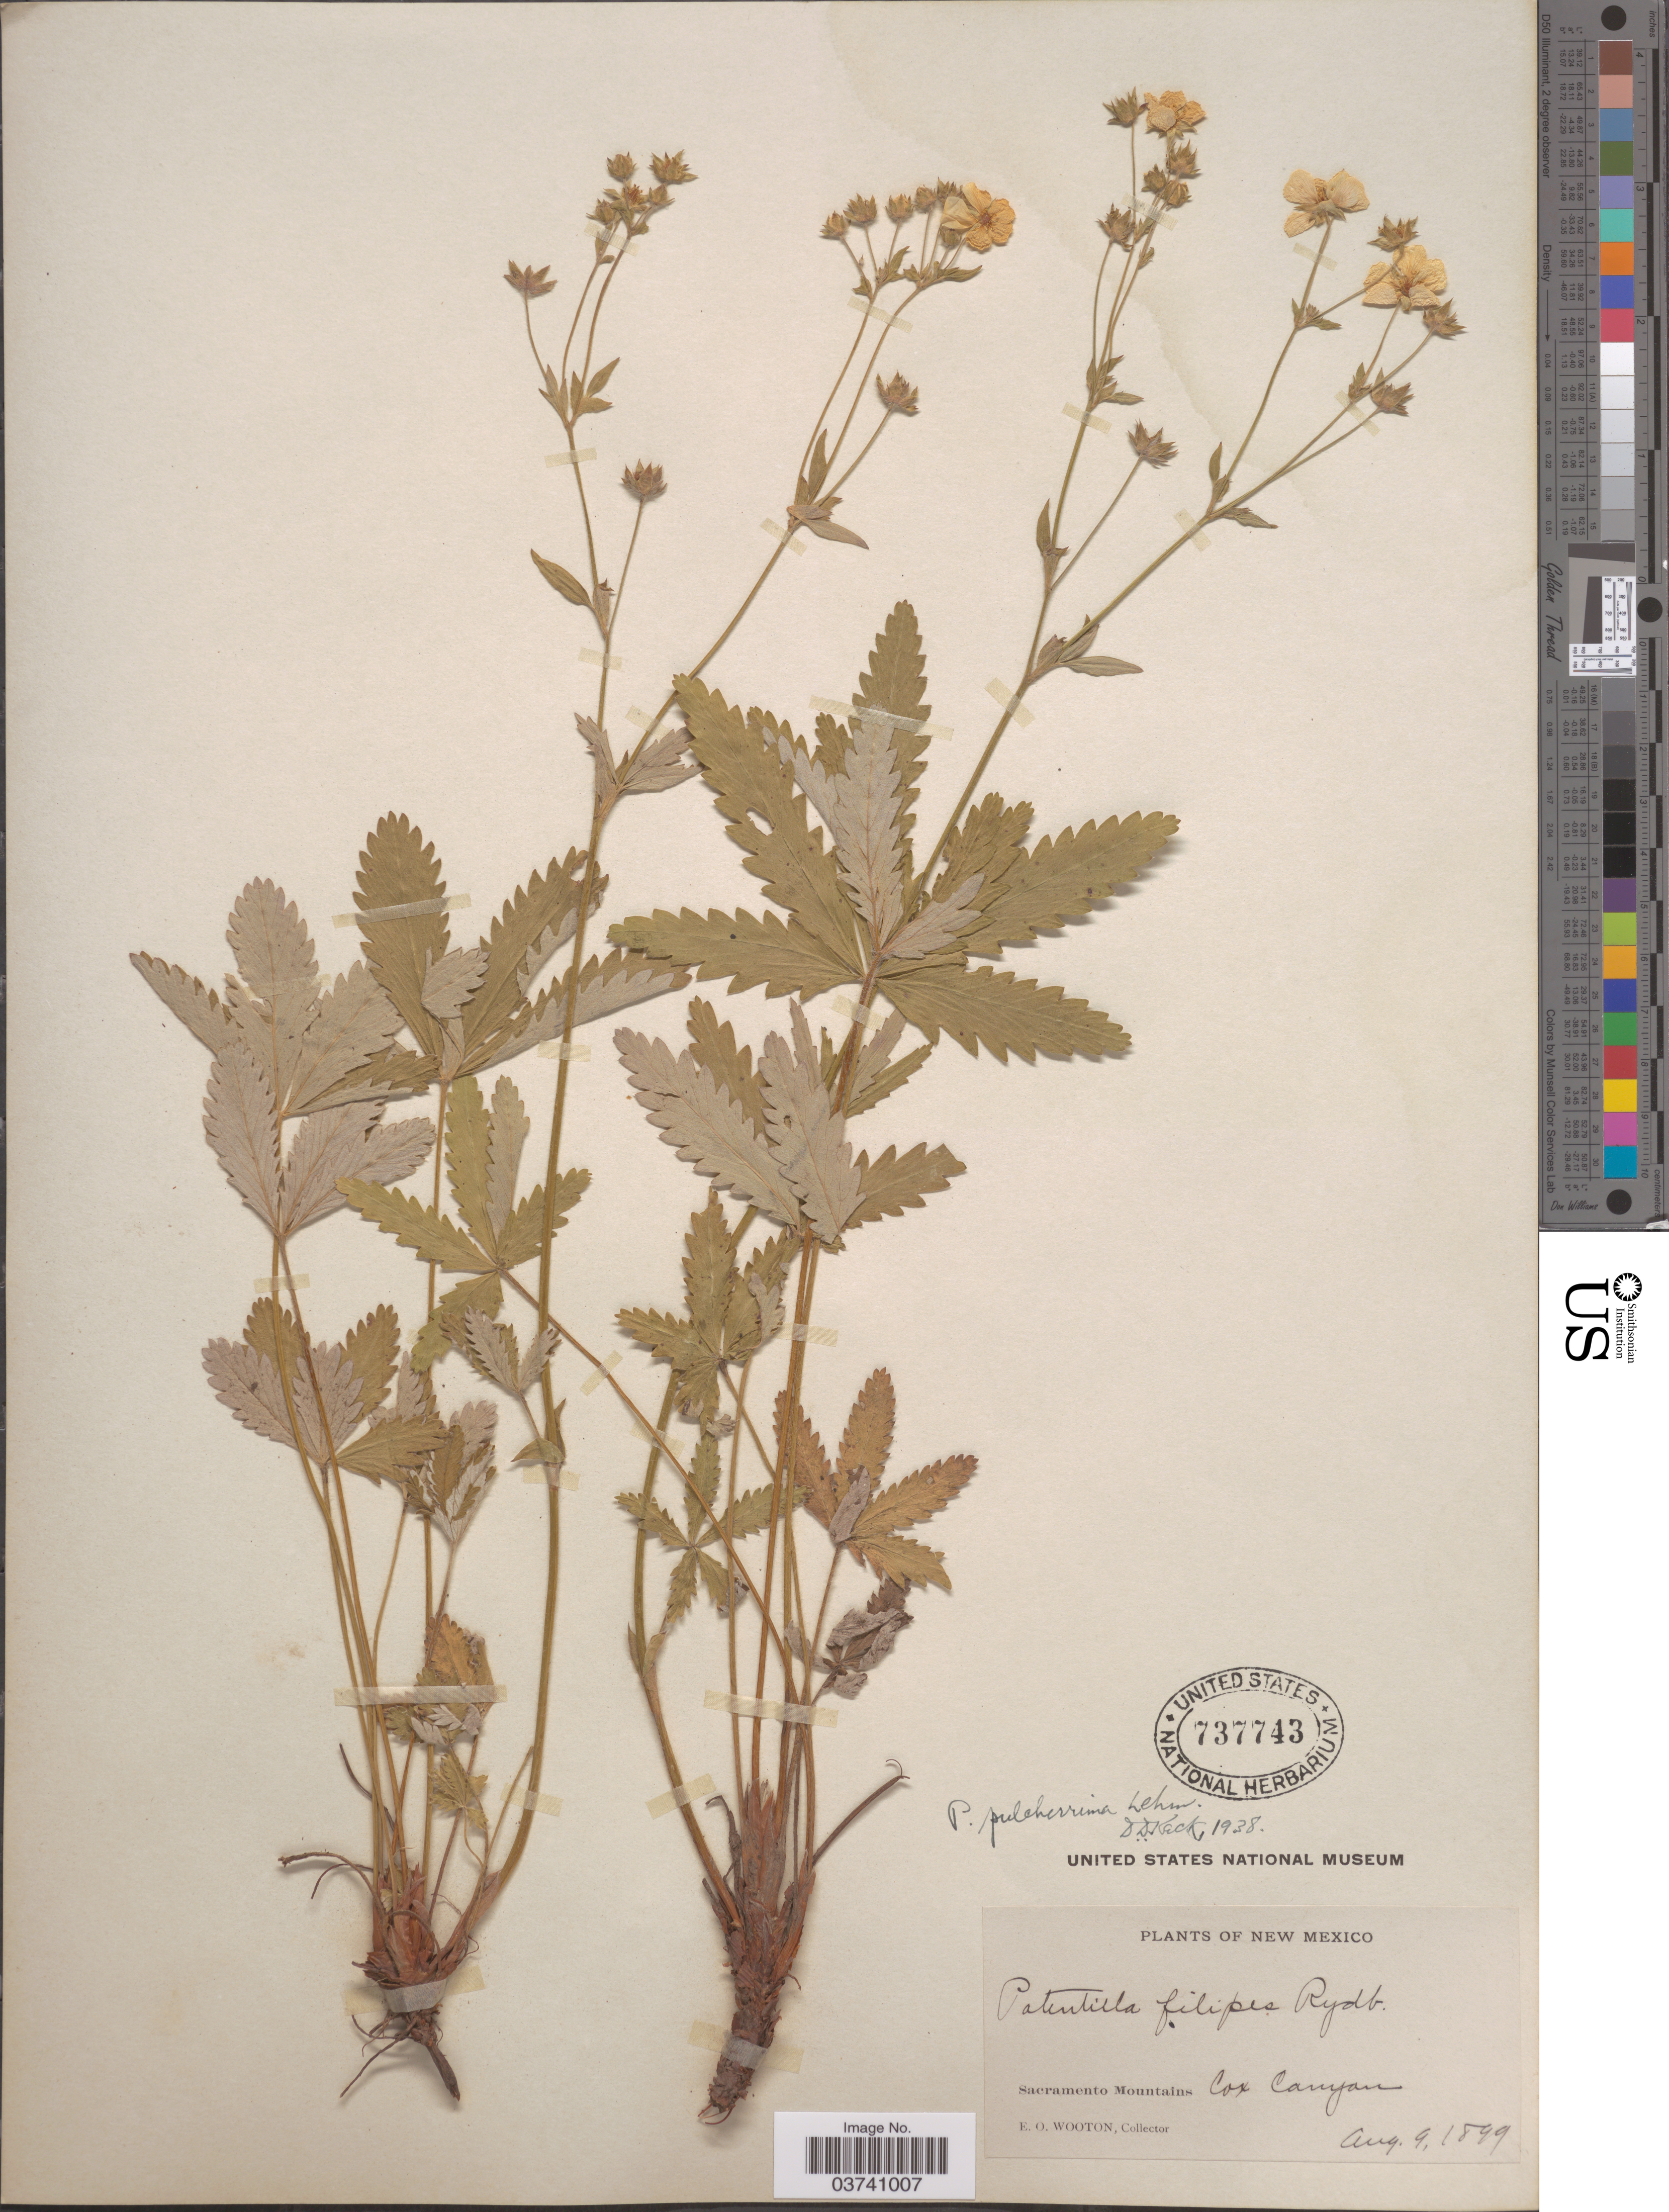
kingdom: Plantae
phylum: Tracheophyta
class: Magnoliopsida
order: Rosales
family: Rosaceae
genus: Potentilla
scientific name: Potentilla pulcherrima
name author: Lehm.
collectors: E. O. Wooton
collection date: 1899-08-09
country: United States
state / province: New Mexico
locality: Sacramento Mountains, Cox Canyon.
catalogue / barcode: US 737743